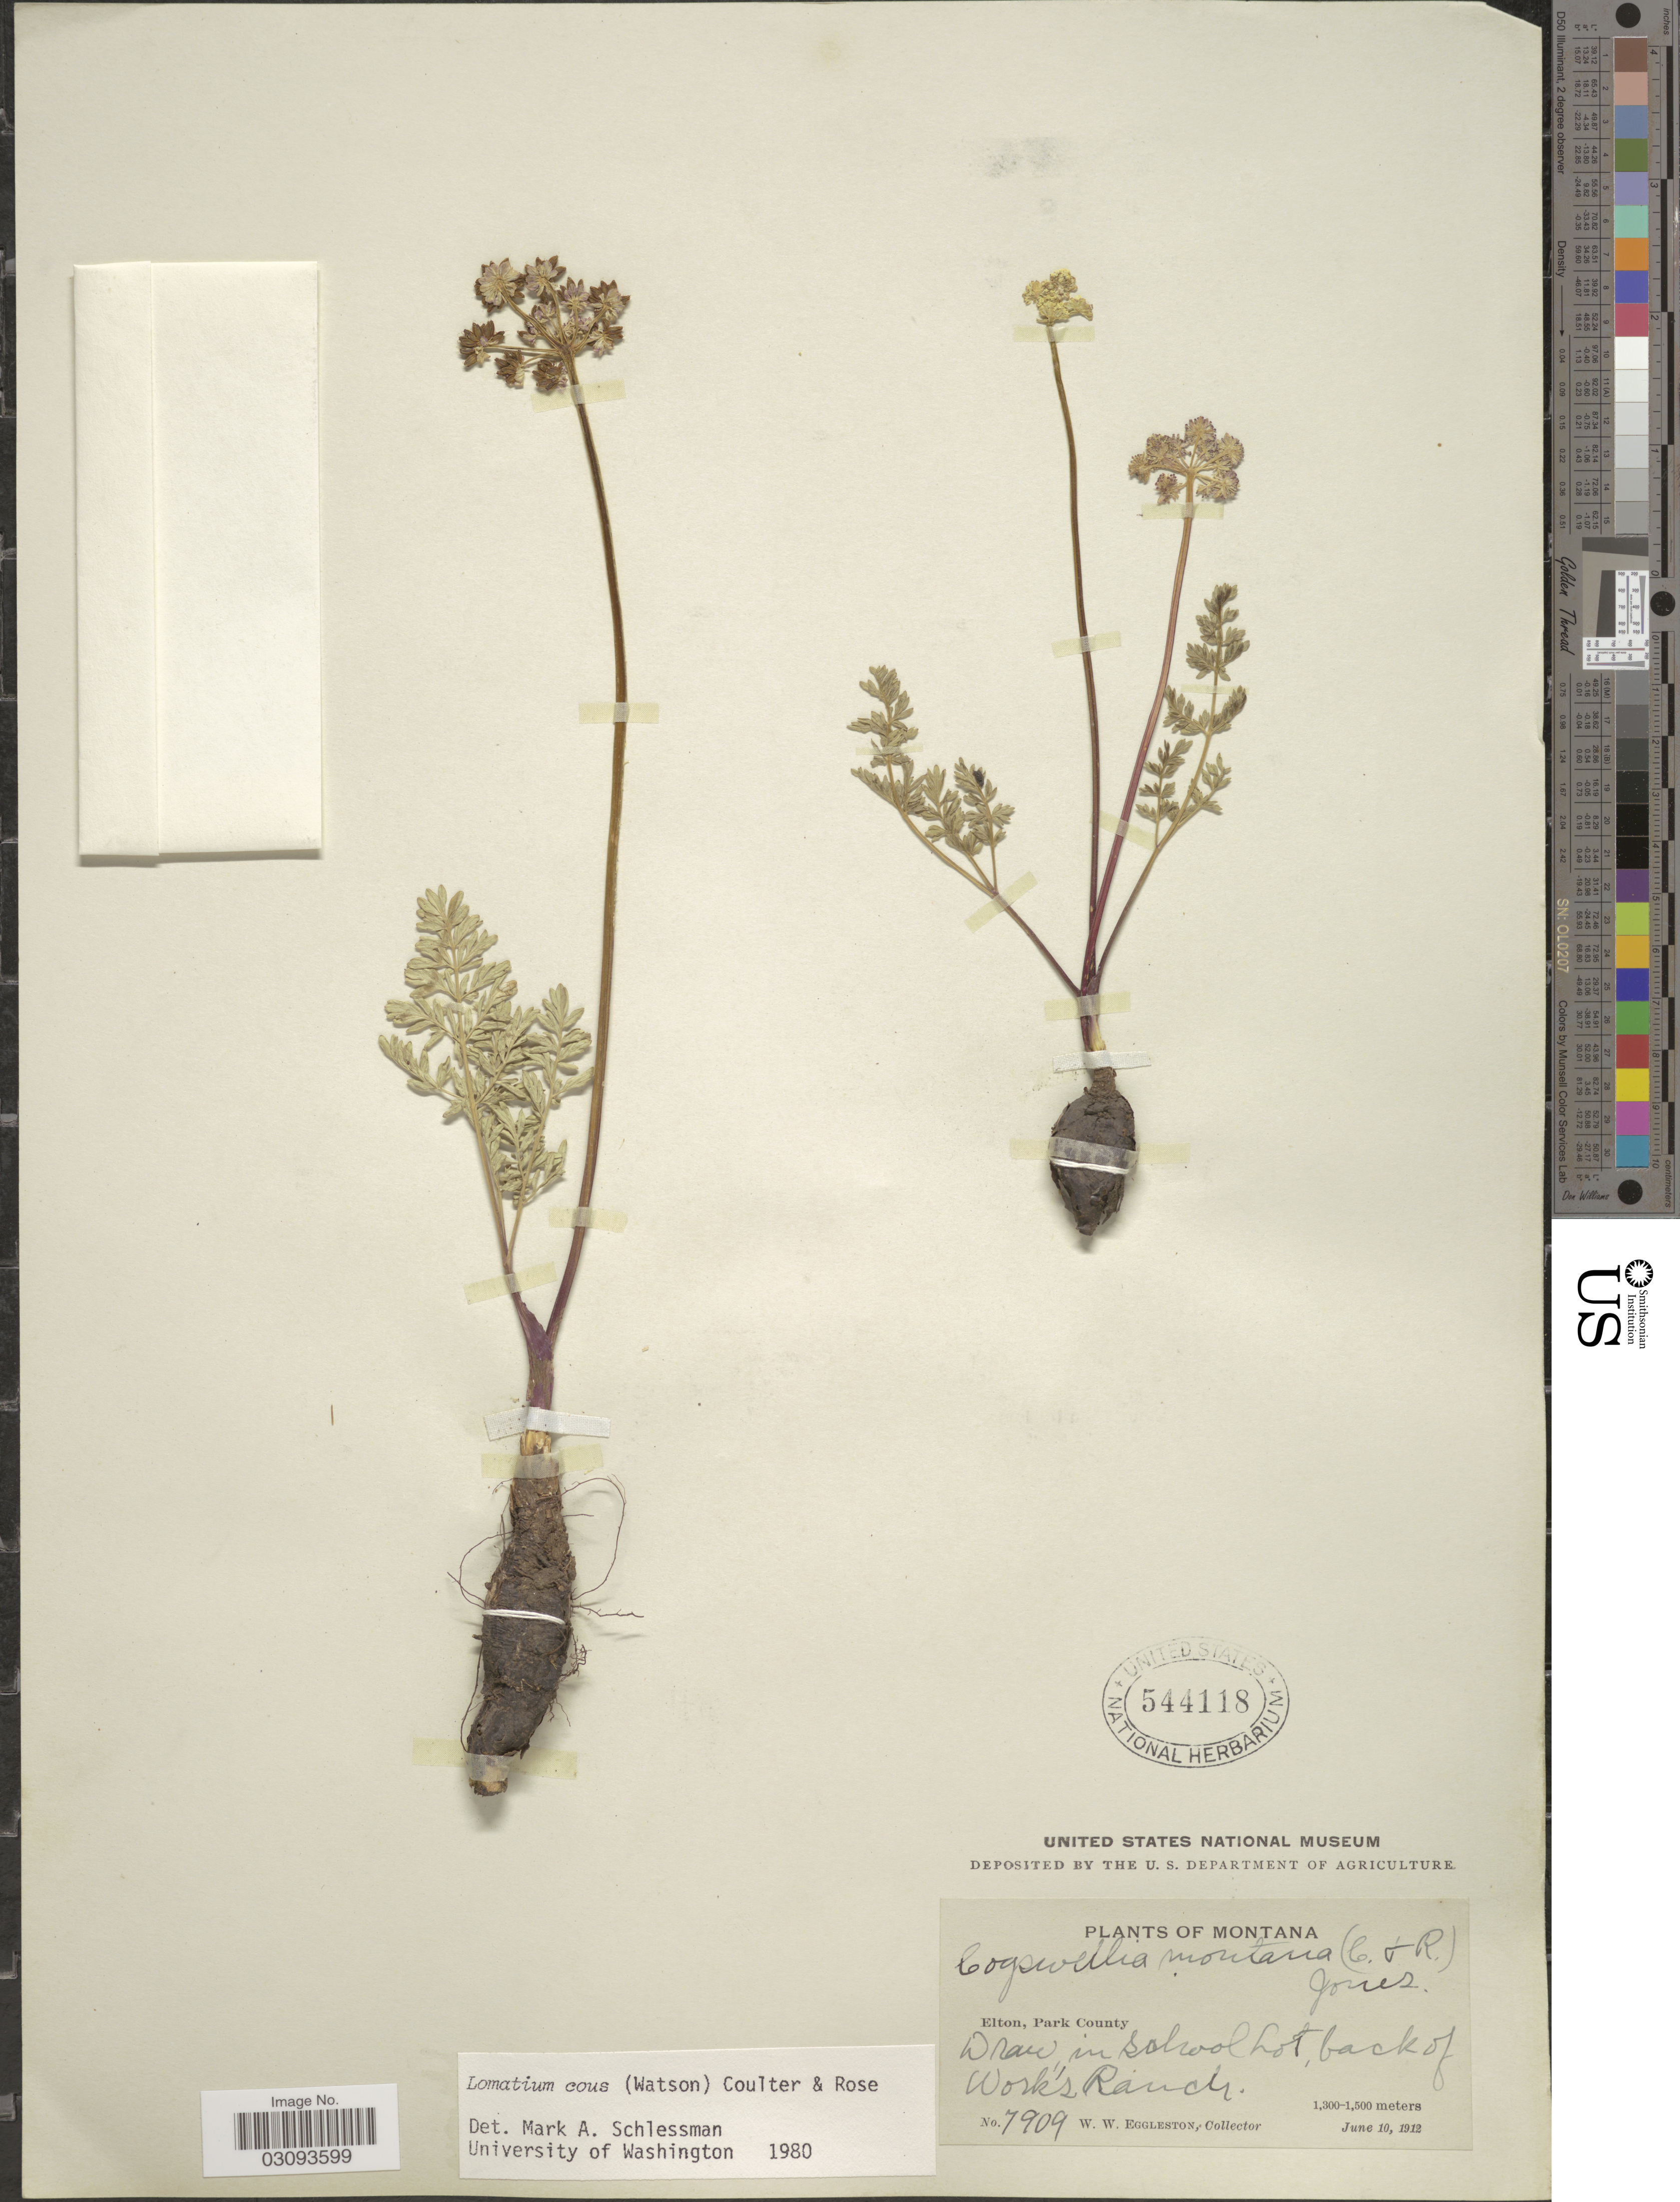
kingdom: Plantae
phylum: Tracheophyta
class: Magnoliopsida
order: Apiales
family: Apiaceae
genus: Lomatium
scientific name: Lomatium cous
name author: (S. Watson) J.M. Coult. & Rose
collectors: W. W. Eggleston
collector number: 7909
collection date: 1912-06-10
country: United States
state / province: Montana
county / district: Park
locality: Elton. Drain in School Lot, back of Work's Ranch.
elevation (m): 1300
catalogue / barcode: US 544118